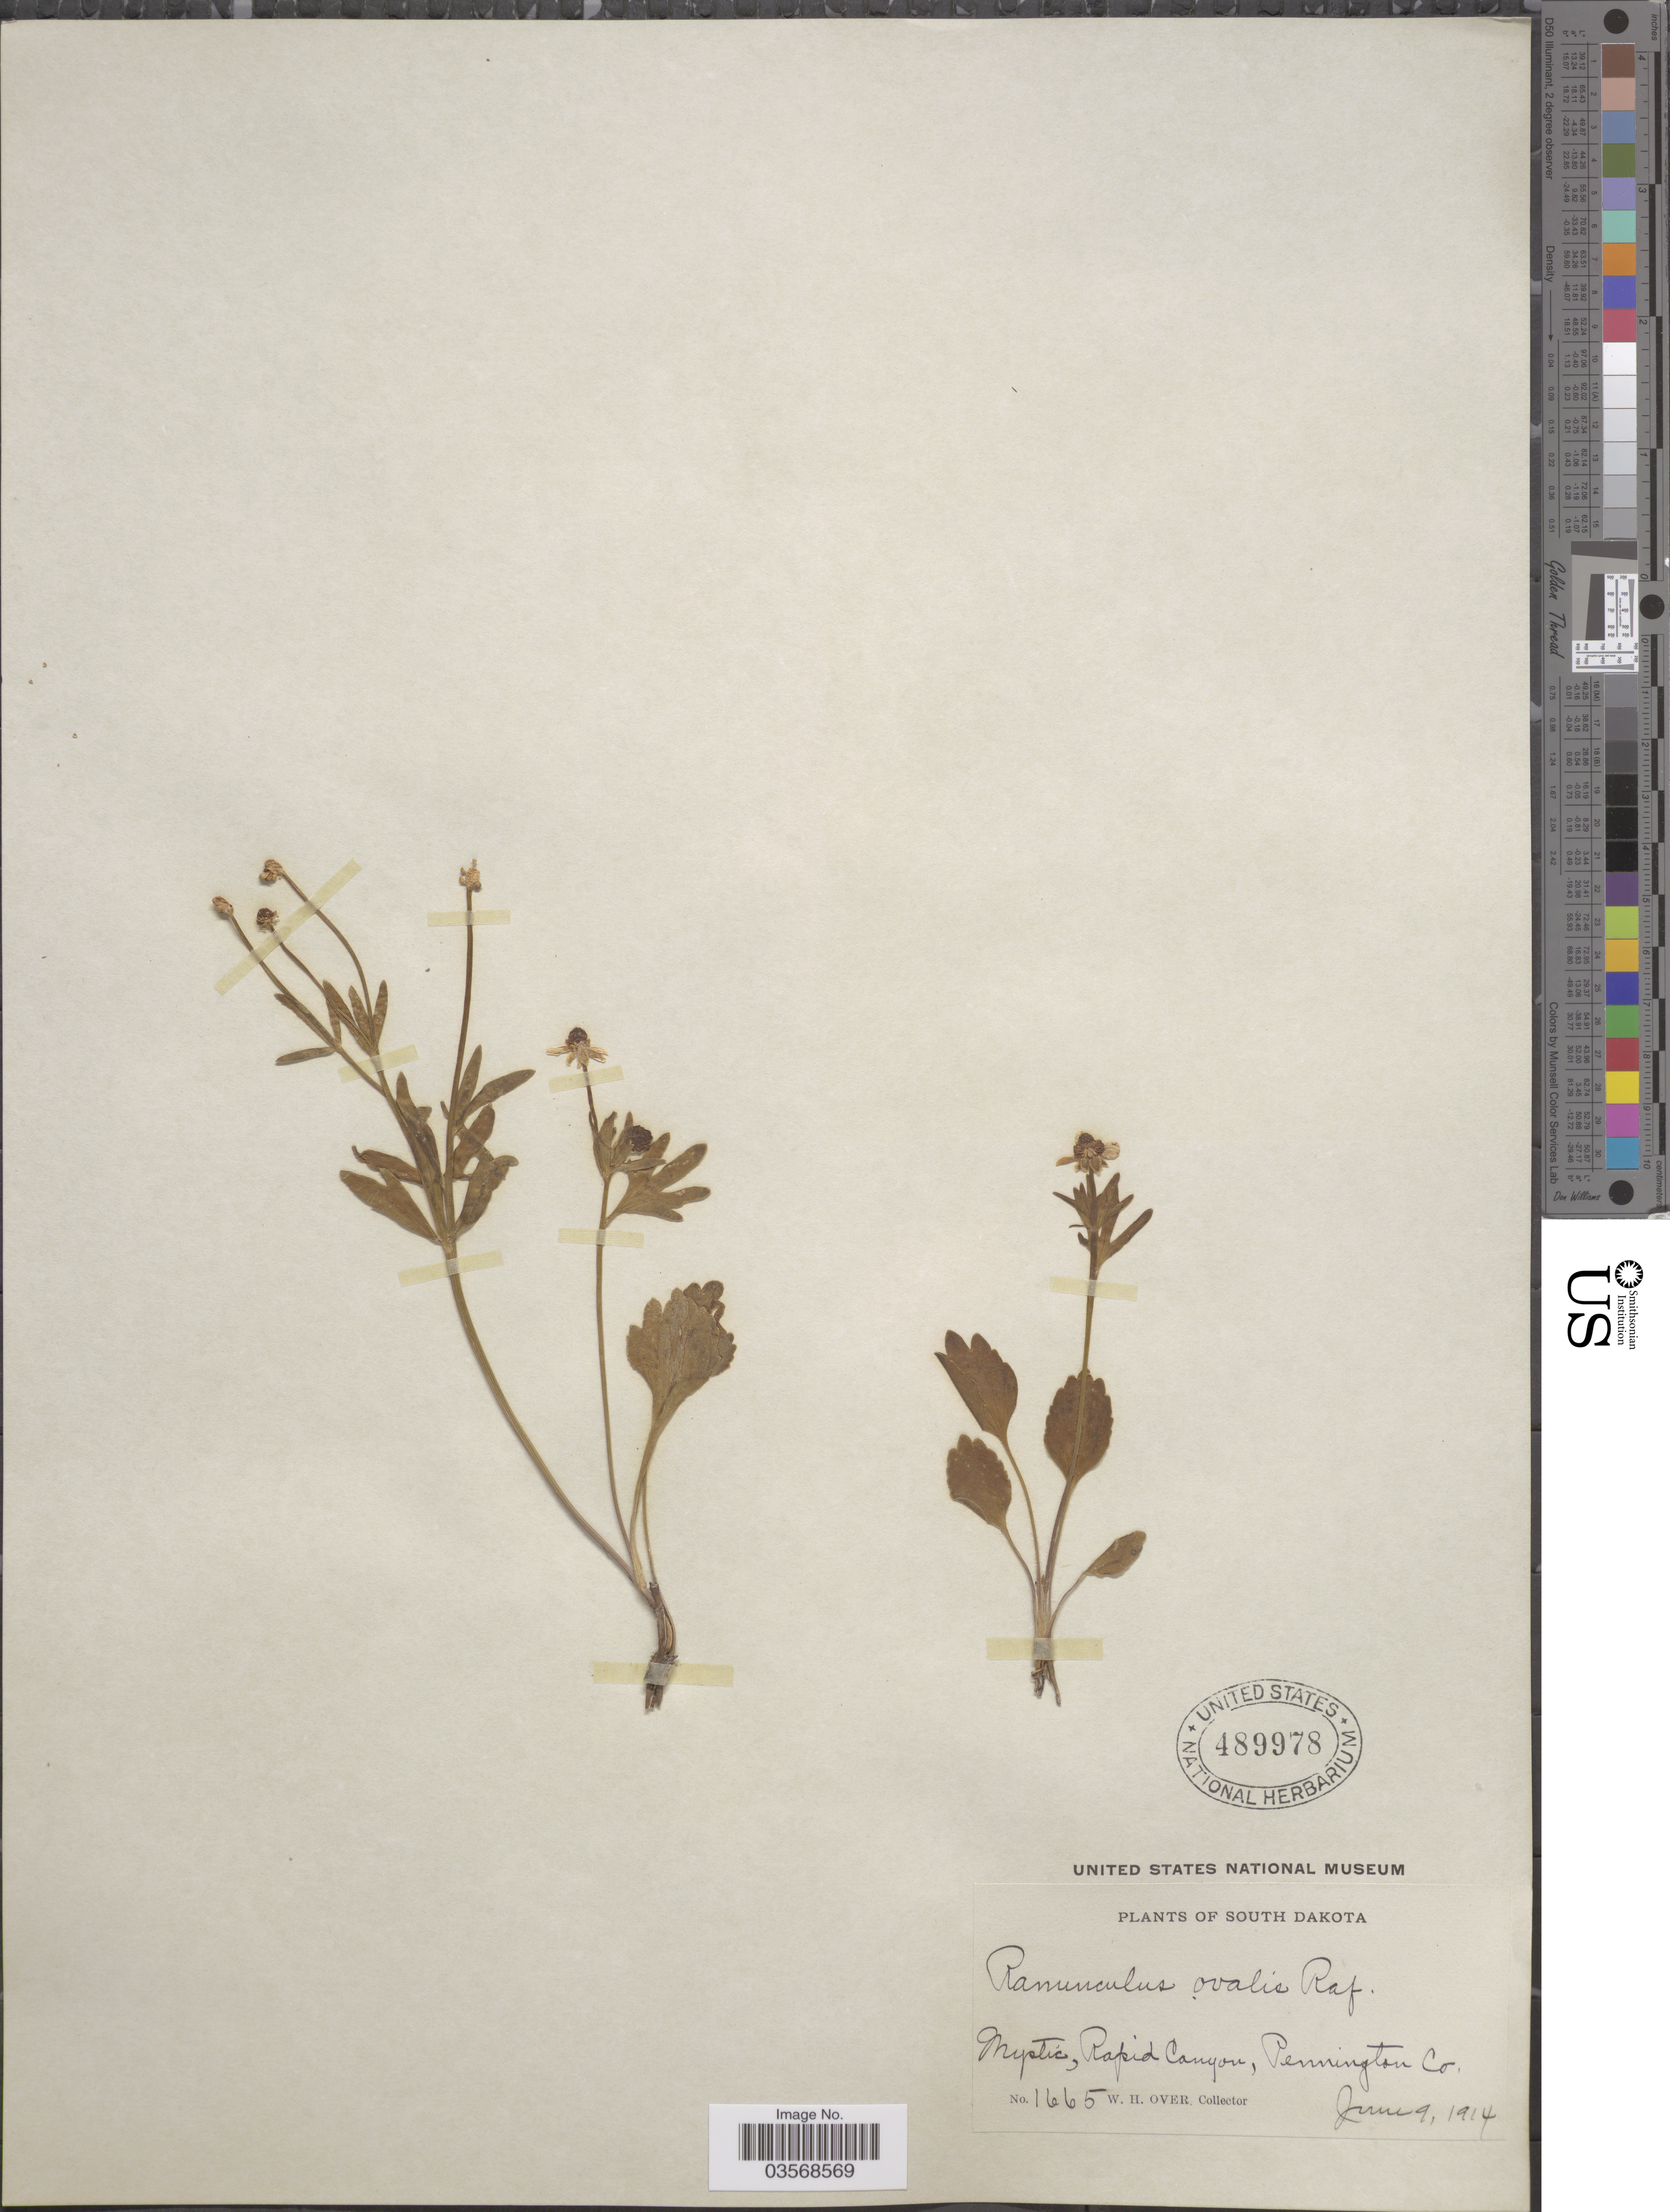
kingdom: Plantae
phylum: Tracheophyta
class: Magnoliopsida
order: Ranunculales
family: Ranunculaceae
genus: Ranunculus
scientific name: Ranunculus ovalis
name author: Raf.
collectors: W. Over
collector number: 1665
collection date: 1914-06-09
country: United States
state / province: South Dakota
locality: Mystic, Rapid Canyon, Pennington Co.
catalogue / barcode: US 489978